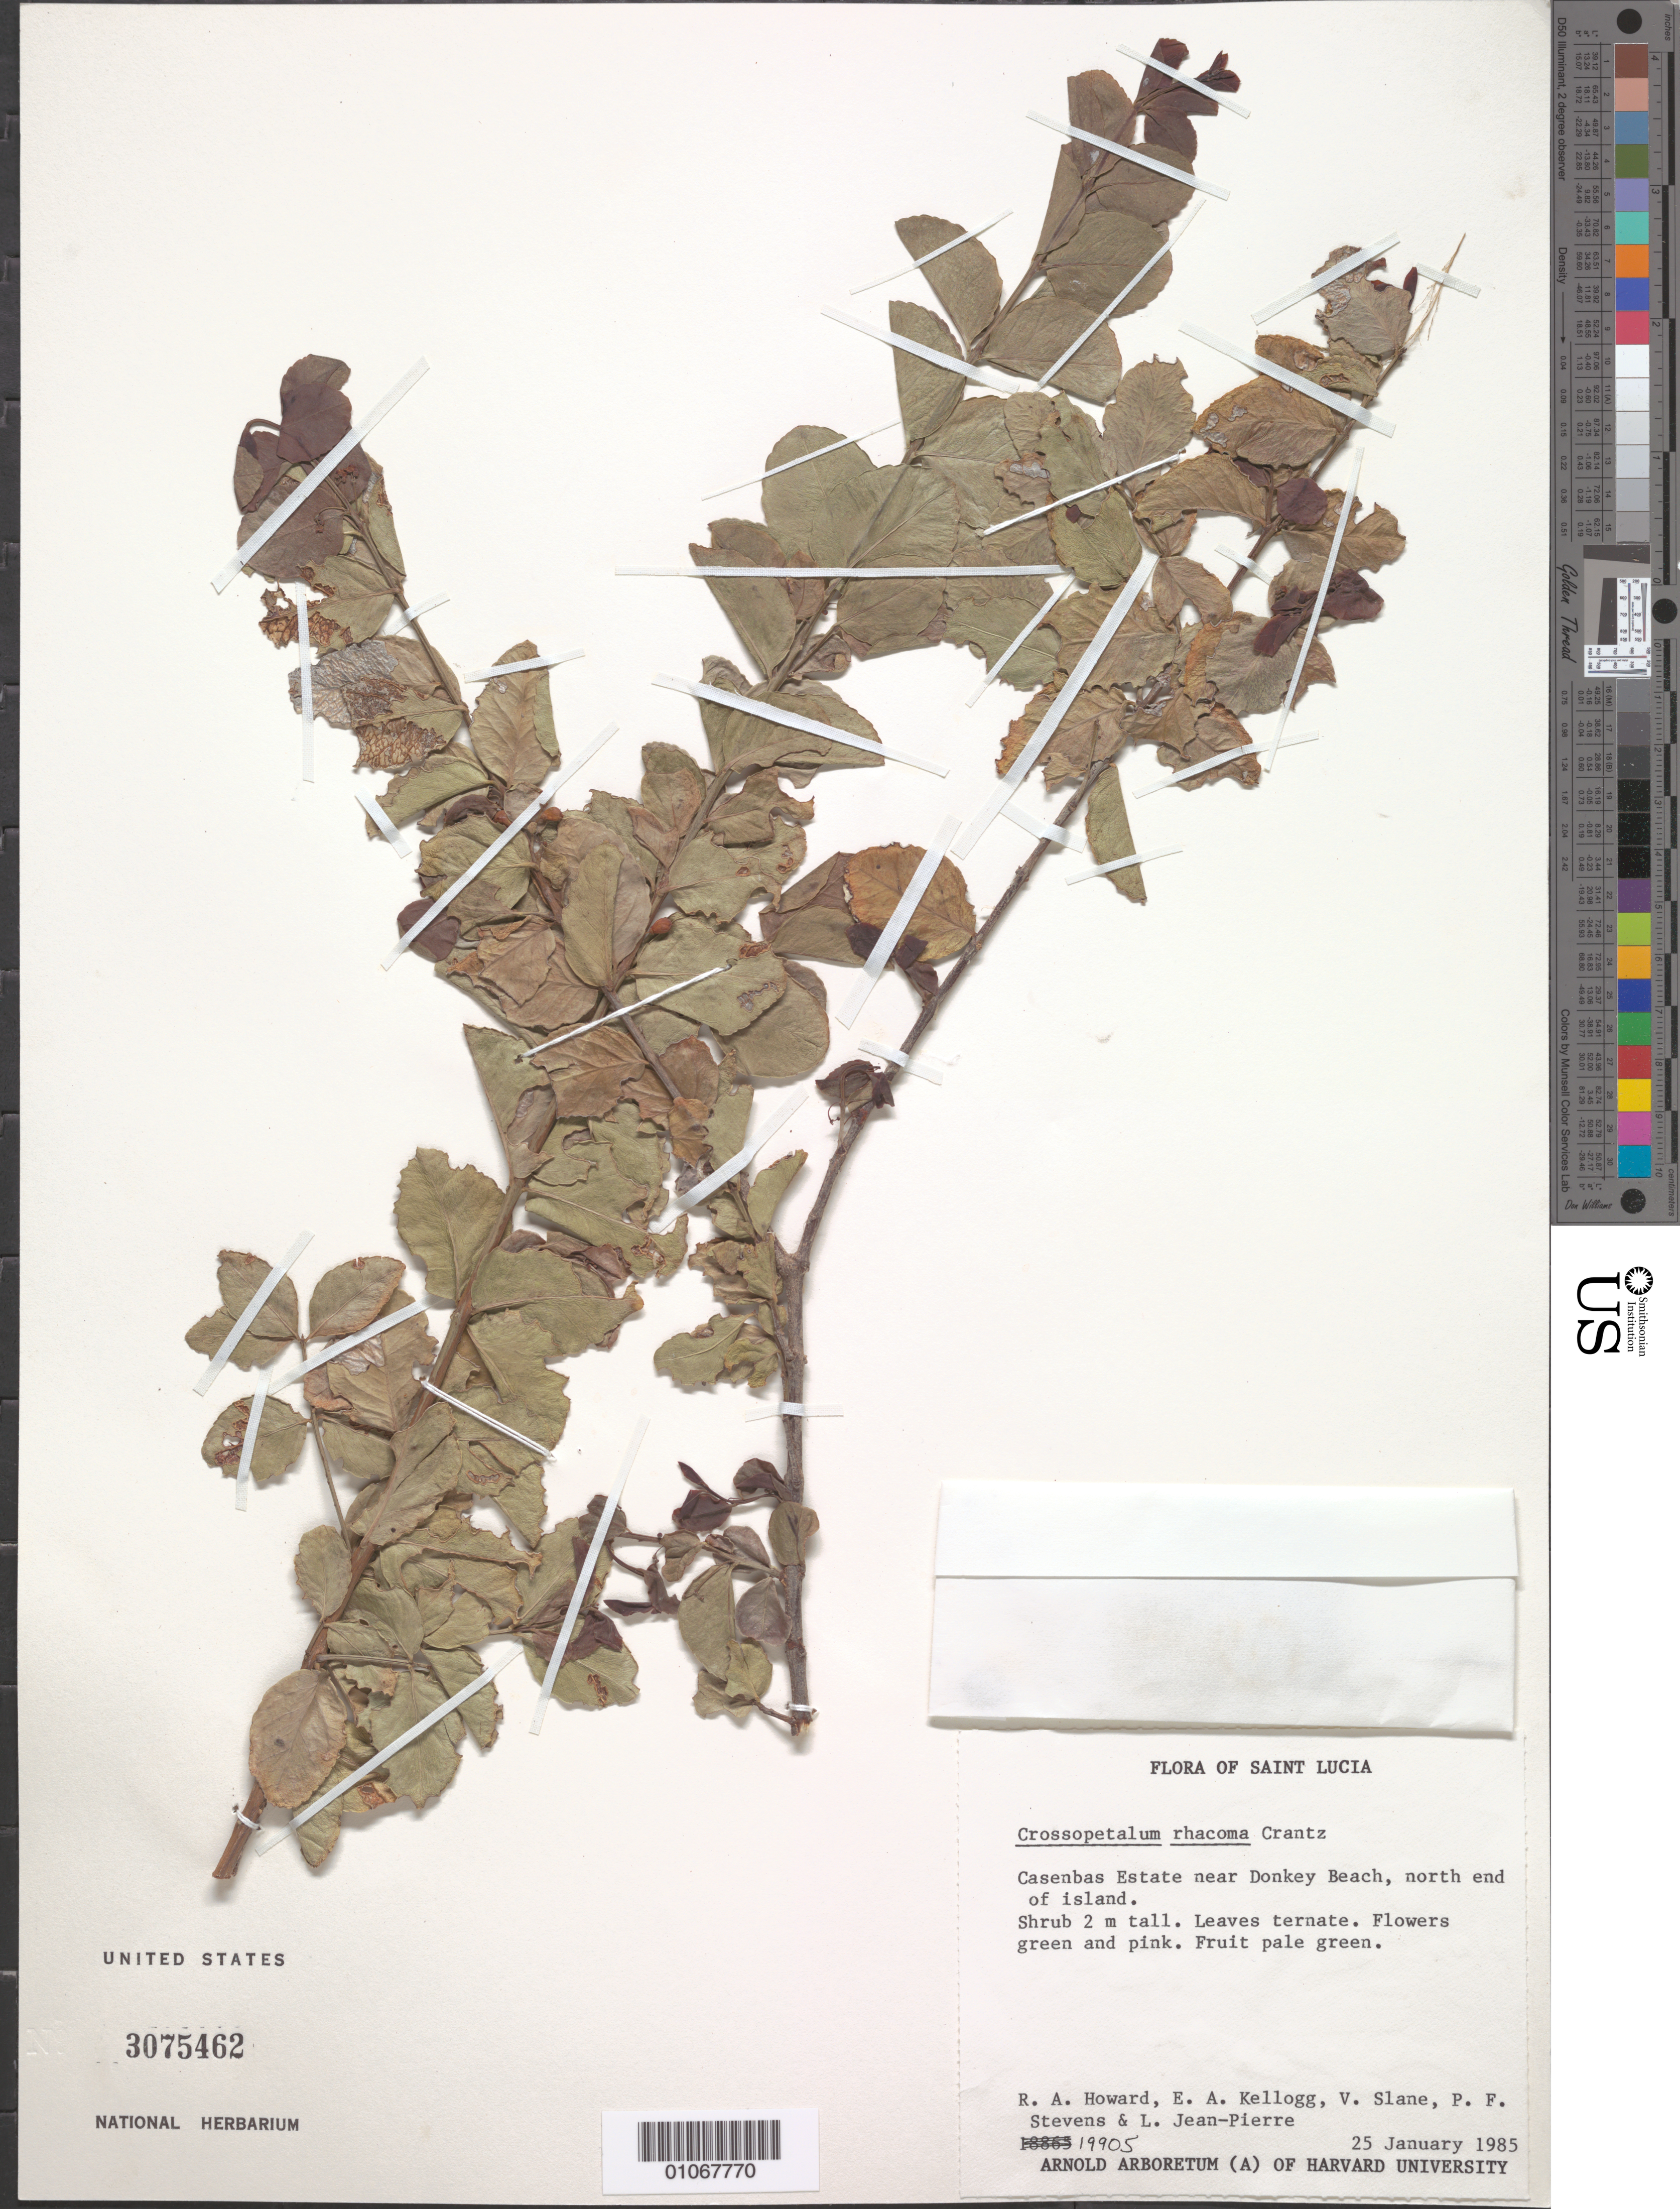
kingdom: Plantae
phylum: Tracheophyta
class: Magnoliopsida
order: Celastrales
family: Celastraceae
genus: Crossopetalum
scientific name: Crossopetalum rhacoma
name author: Crantz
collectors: R. A. Howard, E. A. Kellogg, V. Slane, P. F. Stevens & L. L. Jean-Pierre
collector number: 19905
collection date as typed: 25 Jan 1985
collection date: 1985-01-25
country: St. Lucia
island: St. Lucia I.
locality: Casenbas Estate near Donkey beach, north end of island.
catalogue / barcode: US 3075462